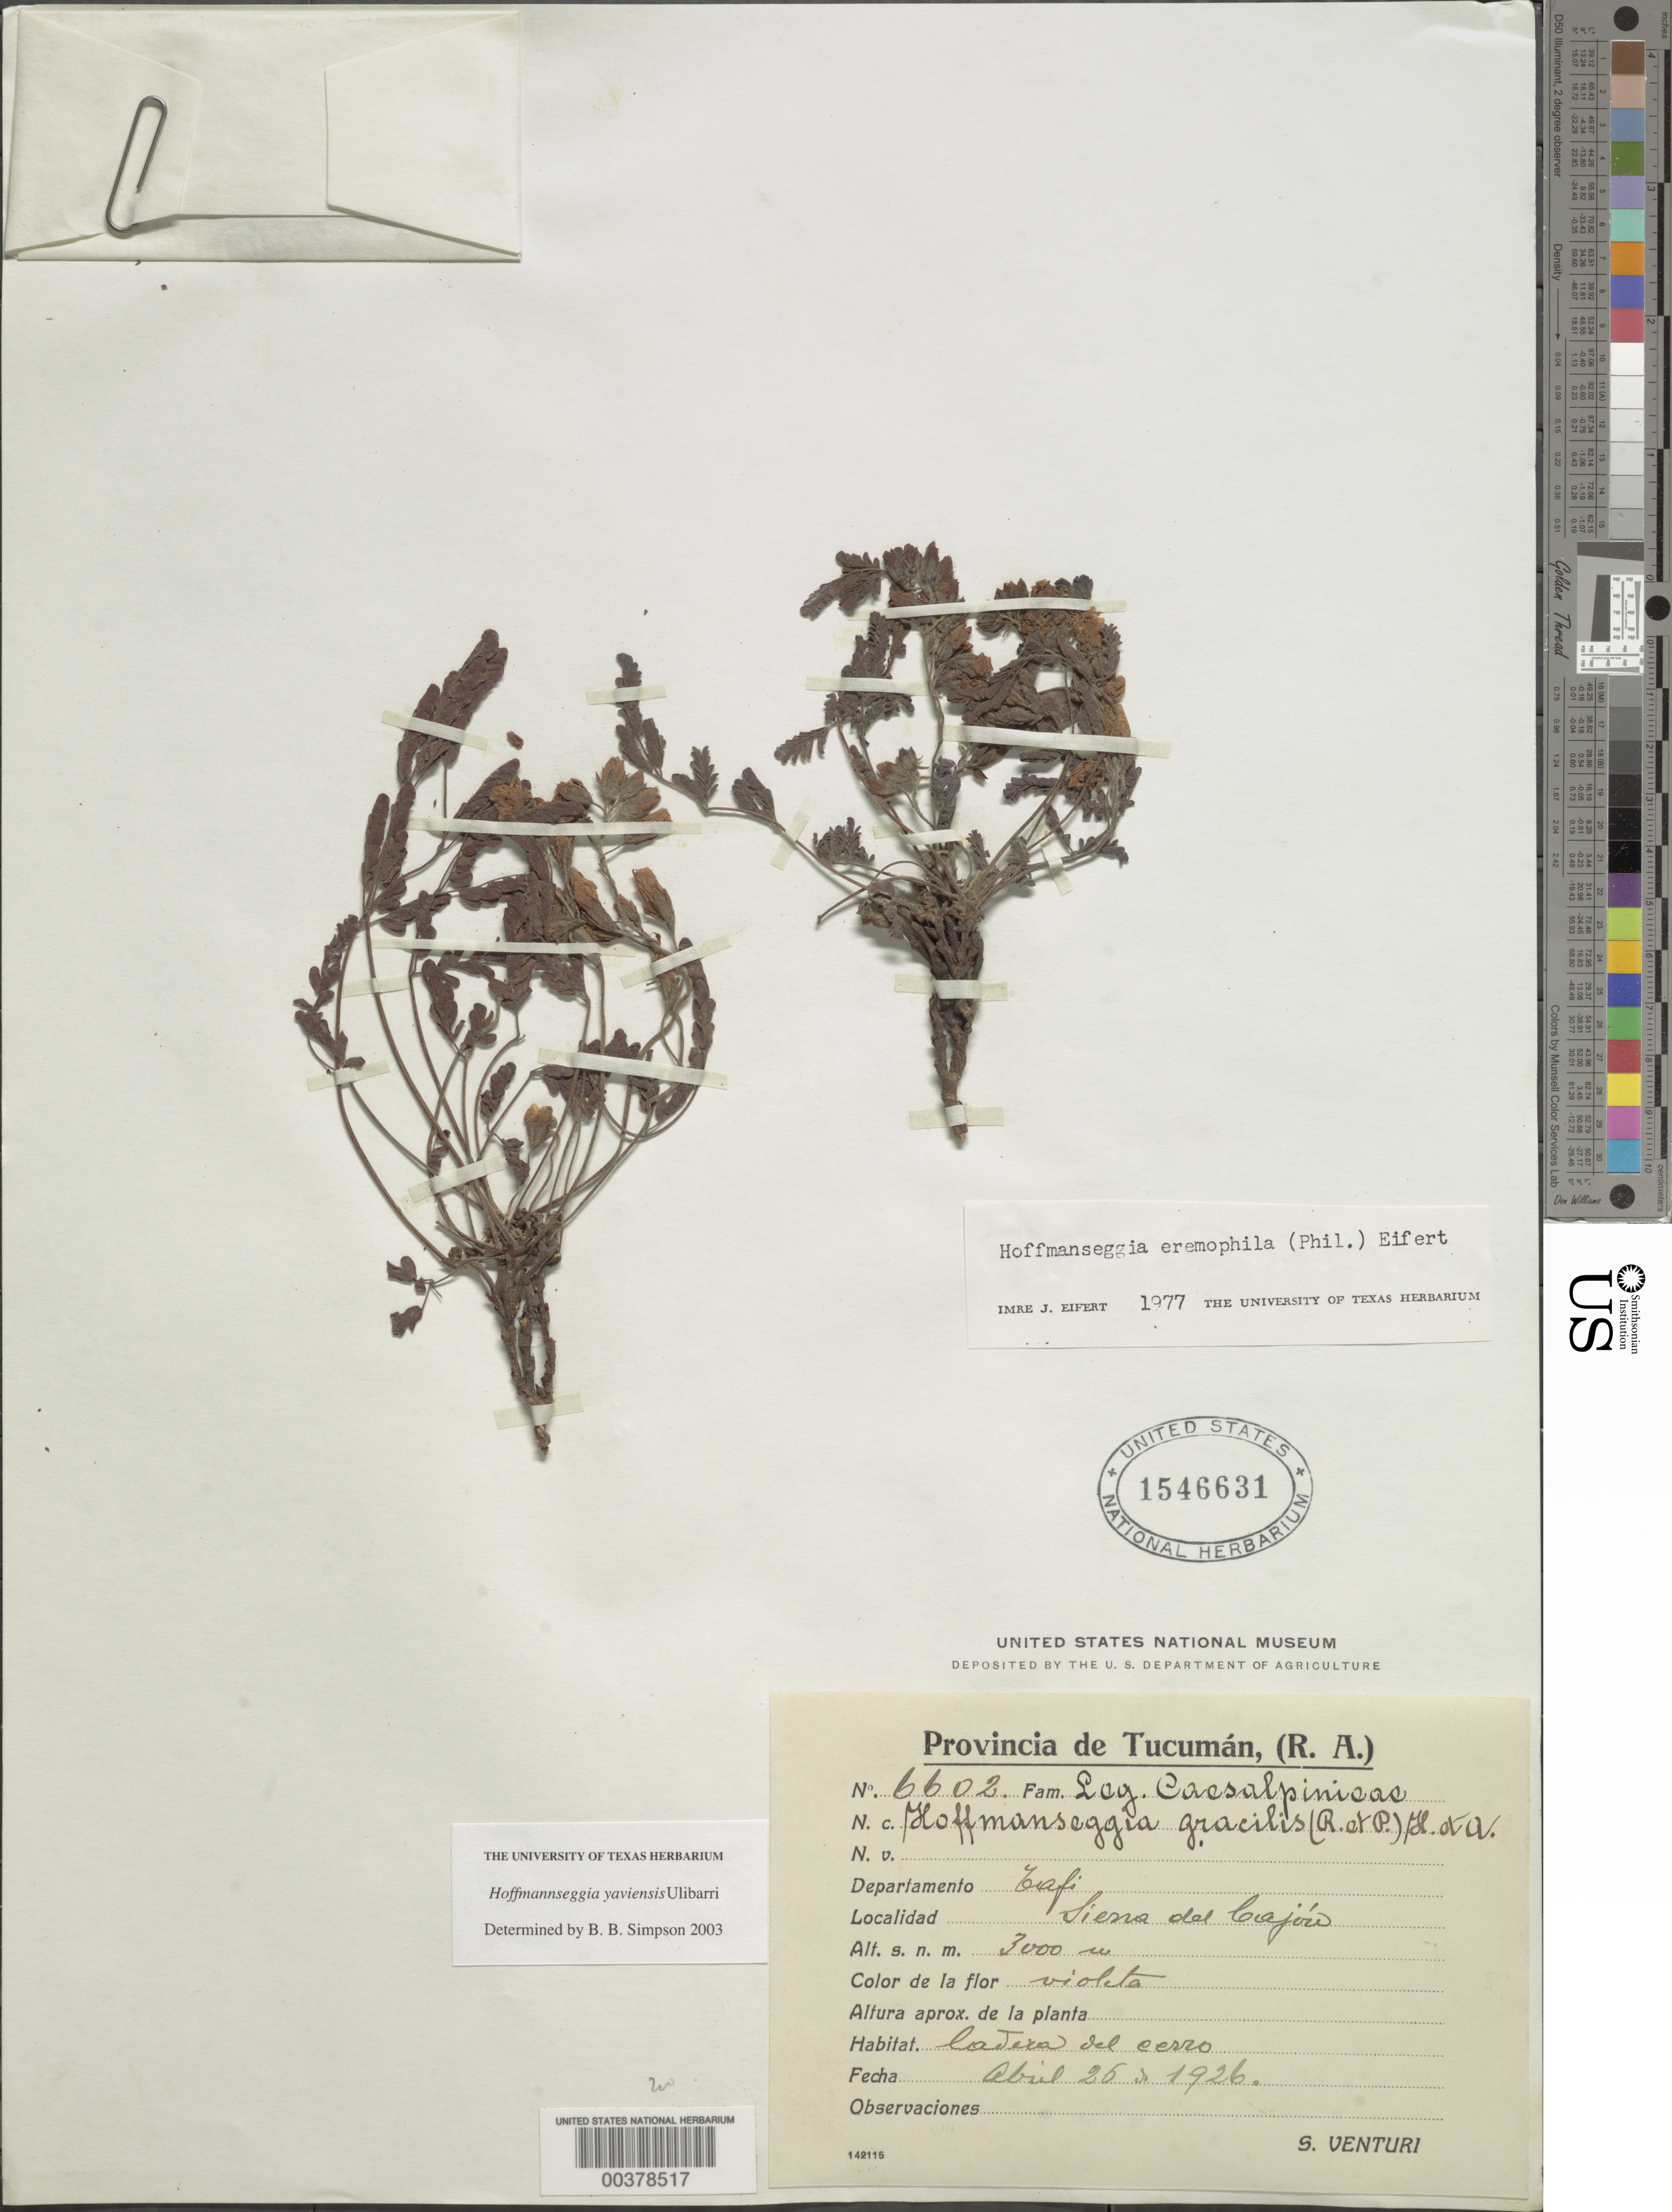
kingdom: Plantae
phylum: Tracheophyta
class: Magnoliopsida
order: Fabales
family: Fabaceae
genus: Hoffmannseggia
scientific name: Hoffmannseggia yaviensis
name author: Ulibarri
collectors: S. Venturi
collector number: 6602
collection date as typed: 26 Apr 1926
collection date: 1926-04-26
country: Argentina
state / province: Tucumán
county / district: Tafí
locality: Siens del Cajou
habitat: Ladera del cerro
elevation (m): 3000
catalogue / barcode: US 1546631